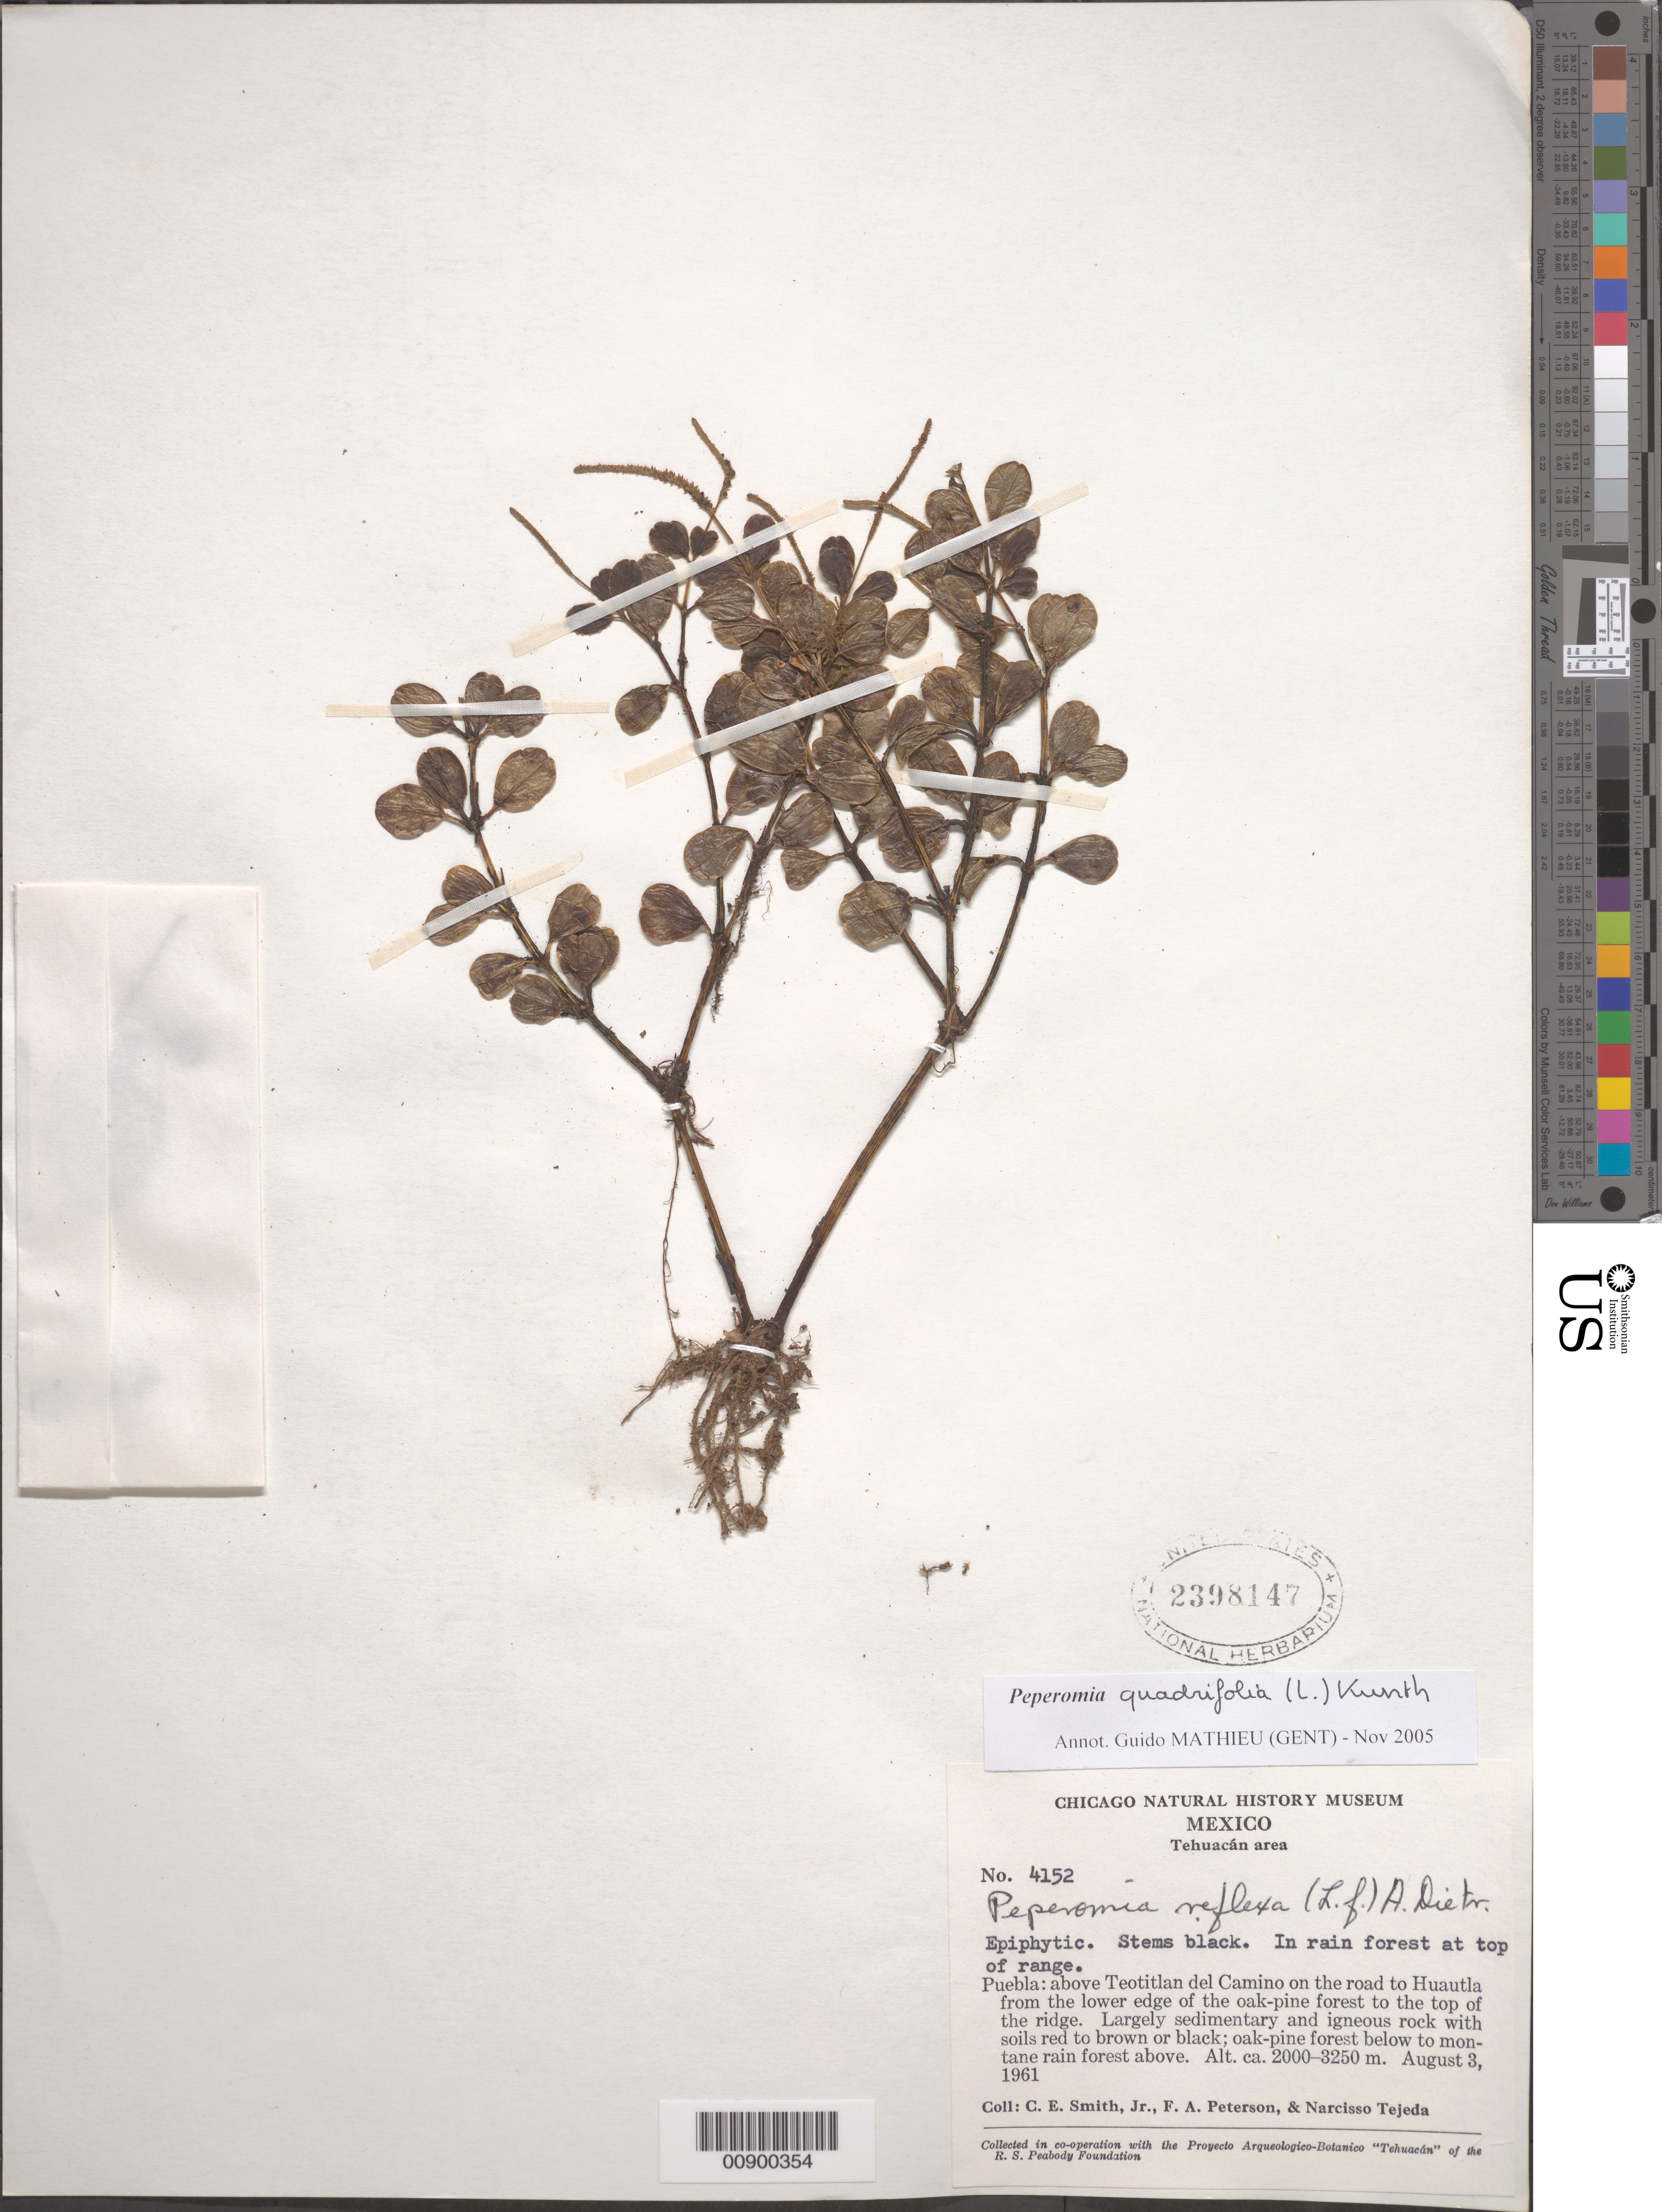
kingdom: Plantae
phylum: Tracheophyta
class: Magnoliopsida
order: Piperales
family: Piperaceae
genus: Peperomia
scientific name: Peperomia quadrifolia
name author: (L.) Kunth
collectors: C. E. Smith Jr., F. A. Peterson & N. Tejeda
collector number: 4152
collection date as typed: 03 Aug 1961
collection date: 1961-08-03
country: Mexico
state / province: Puebla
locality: Puebla: above Teotitlan del Camino on the road to Huautla from the lower edge of the oak-pine forest to the top of the ridge.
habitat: In rain forest at top of range. Largely sedimentary & igneous rock w/ soils red to brown or black; oak-pine forest below to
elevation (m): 3250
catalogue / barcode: US 2398147